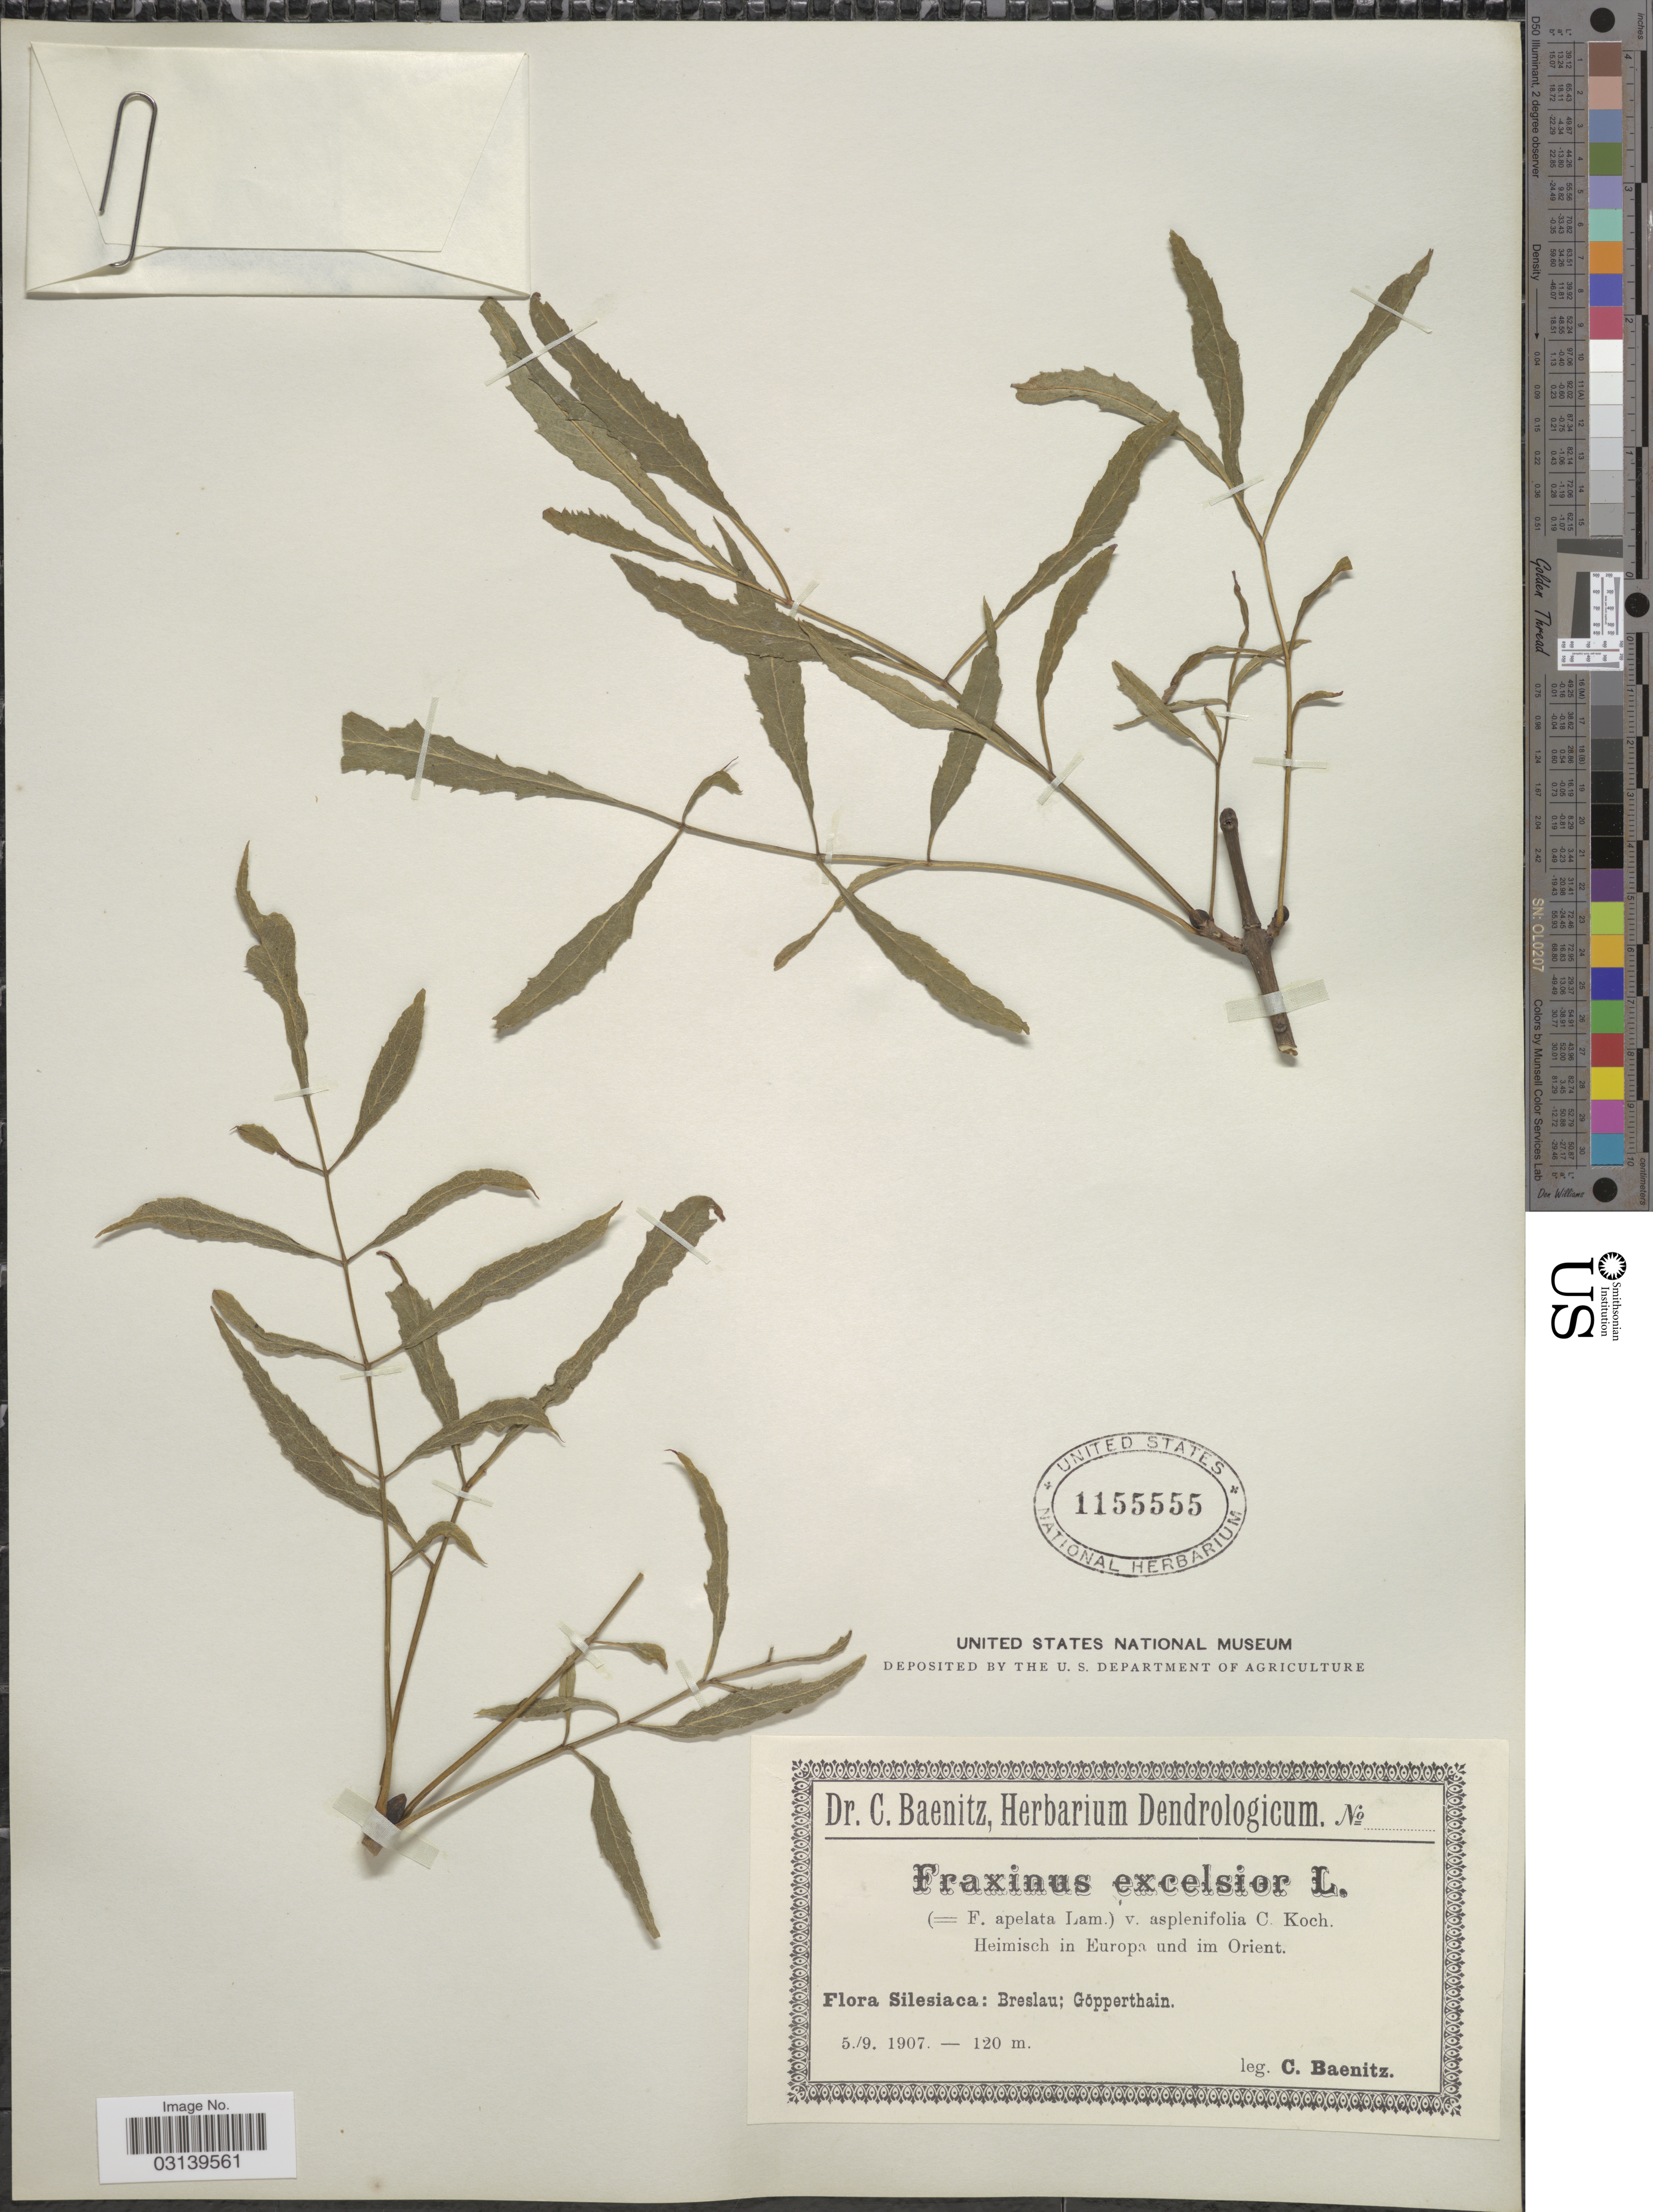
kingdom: Plantae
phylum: Tracheophyta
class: Magnoliopsida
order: Lamiales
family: Oleaceae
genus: Fraxinus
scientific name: Fraxinus excelsior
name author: L.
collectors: C. G. Baenitz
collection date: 1907-09-05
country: Poland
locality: Silesiaca: Breslau; Göpperthain.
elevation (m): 120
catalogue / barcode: US 1155555